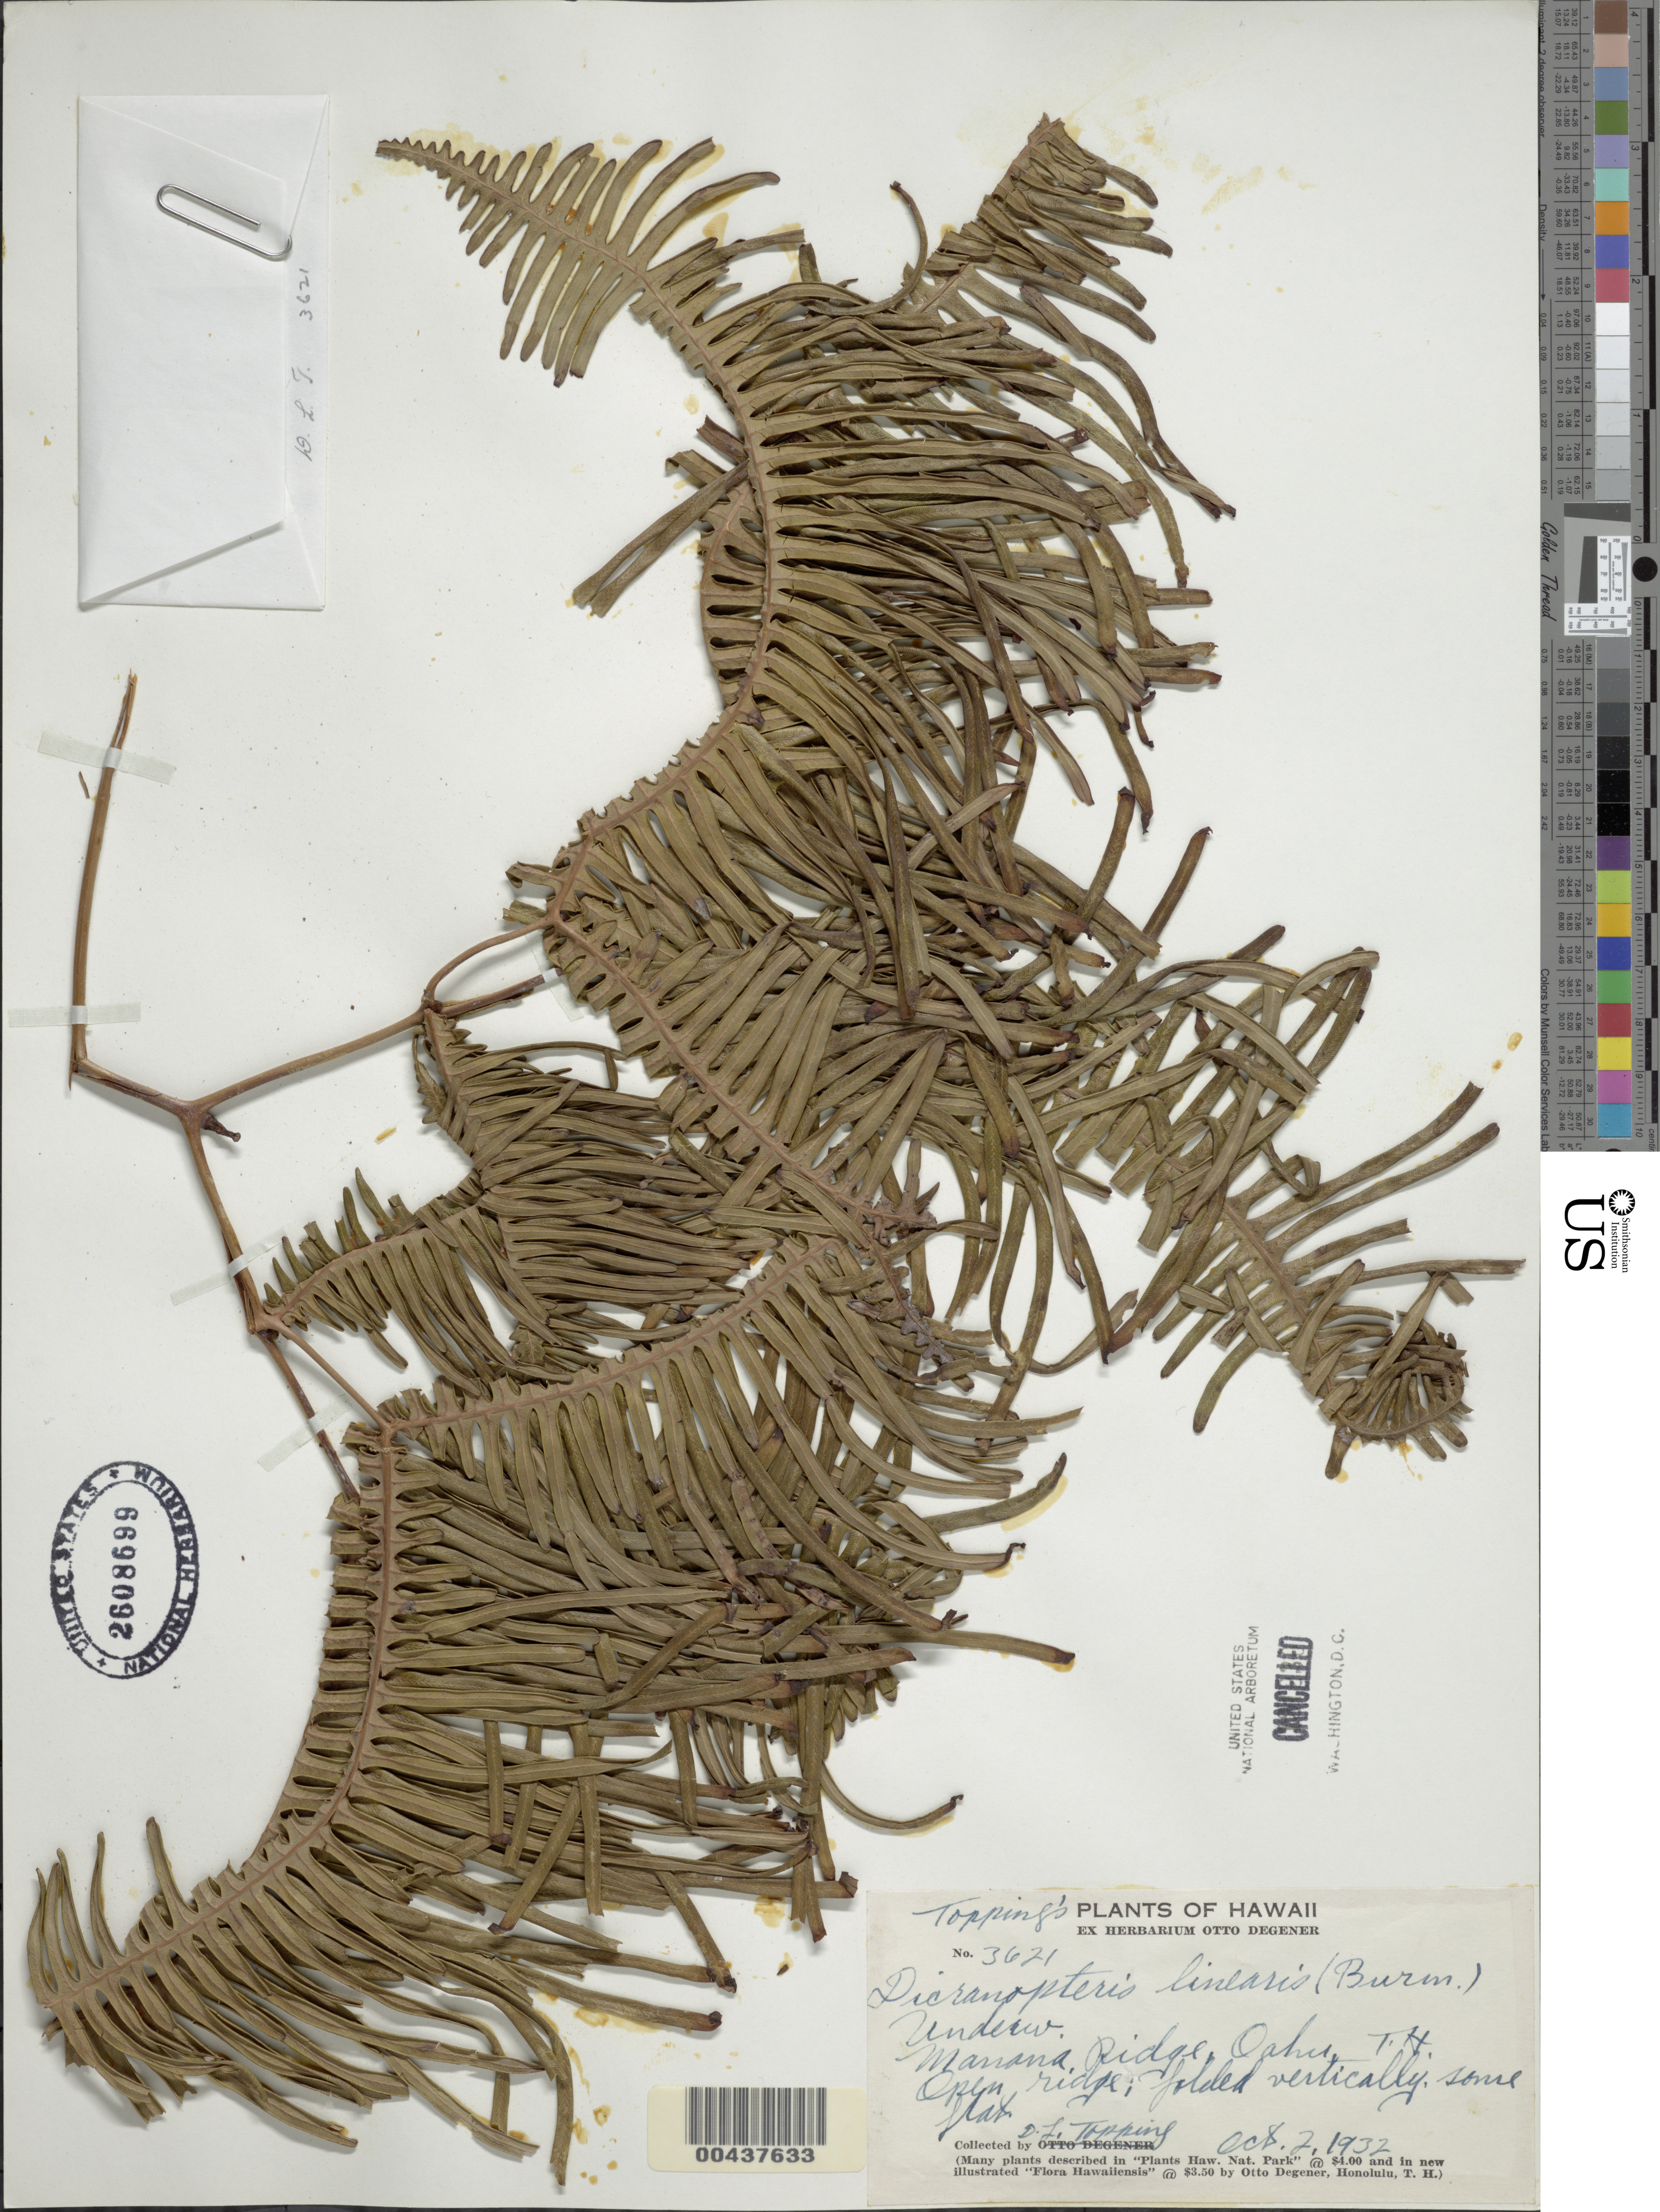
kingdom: Plantae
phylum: Tracheophyta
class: Polypodiopsida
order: Gleicheniales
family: Gleicheniaceae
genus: Dicranopteris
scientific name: Dicranopteris linearis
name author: (Burm. f.) Underw.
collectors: D. L. Topping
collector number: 3621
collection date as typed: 2 Oct 1932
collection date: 1932-10-02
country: United States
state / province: Hawaii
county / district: Honolulu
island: Oahu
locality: Manana Ridge, Oahu, T.H.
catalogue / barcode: US 2608699